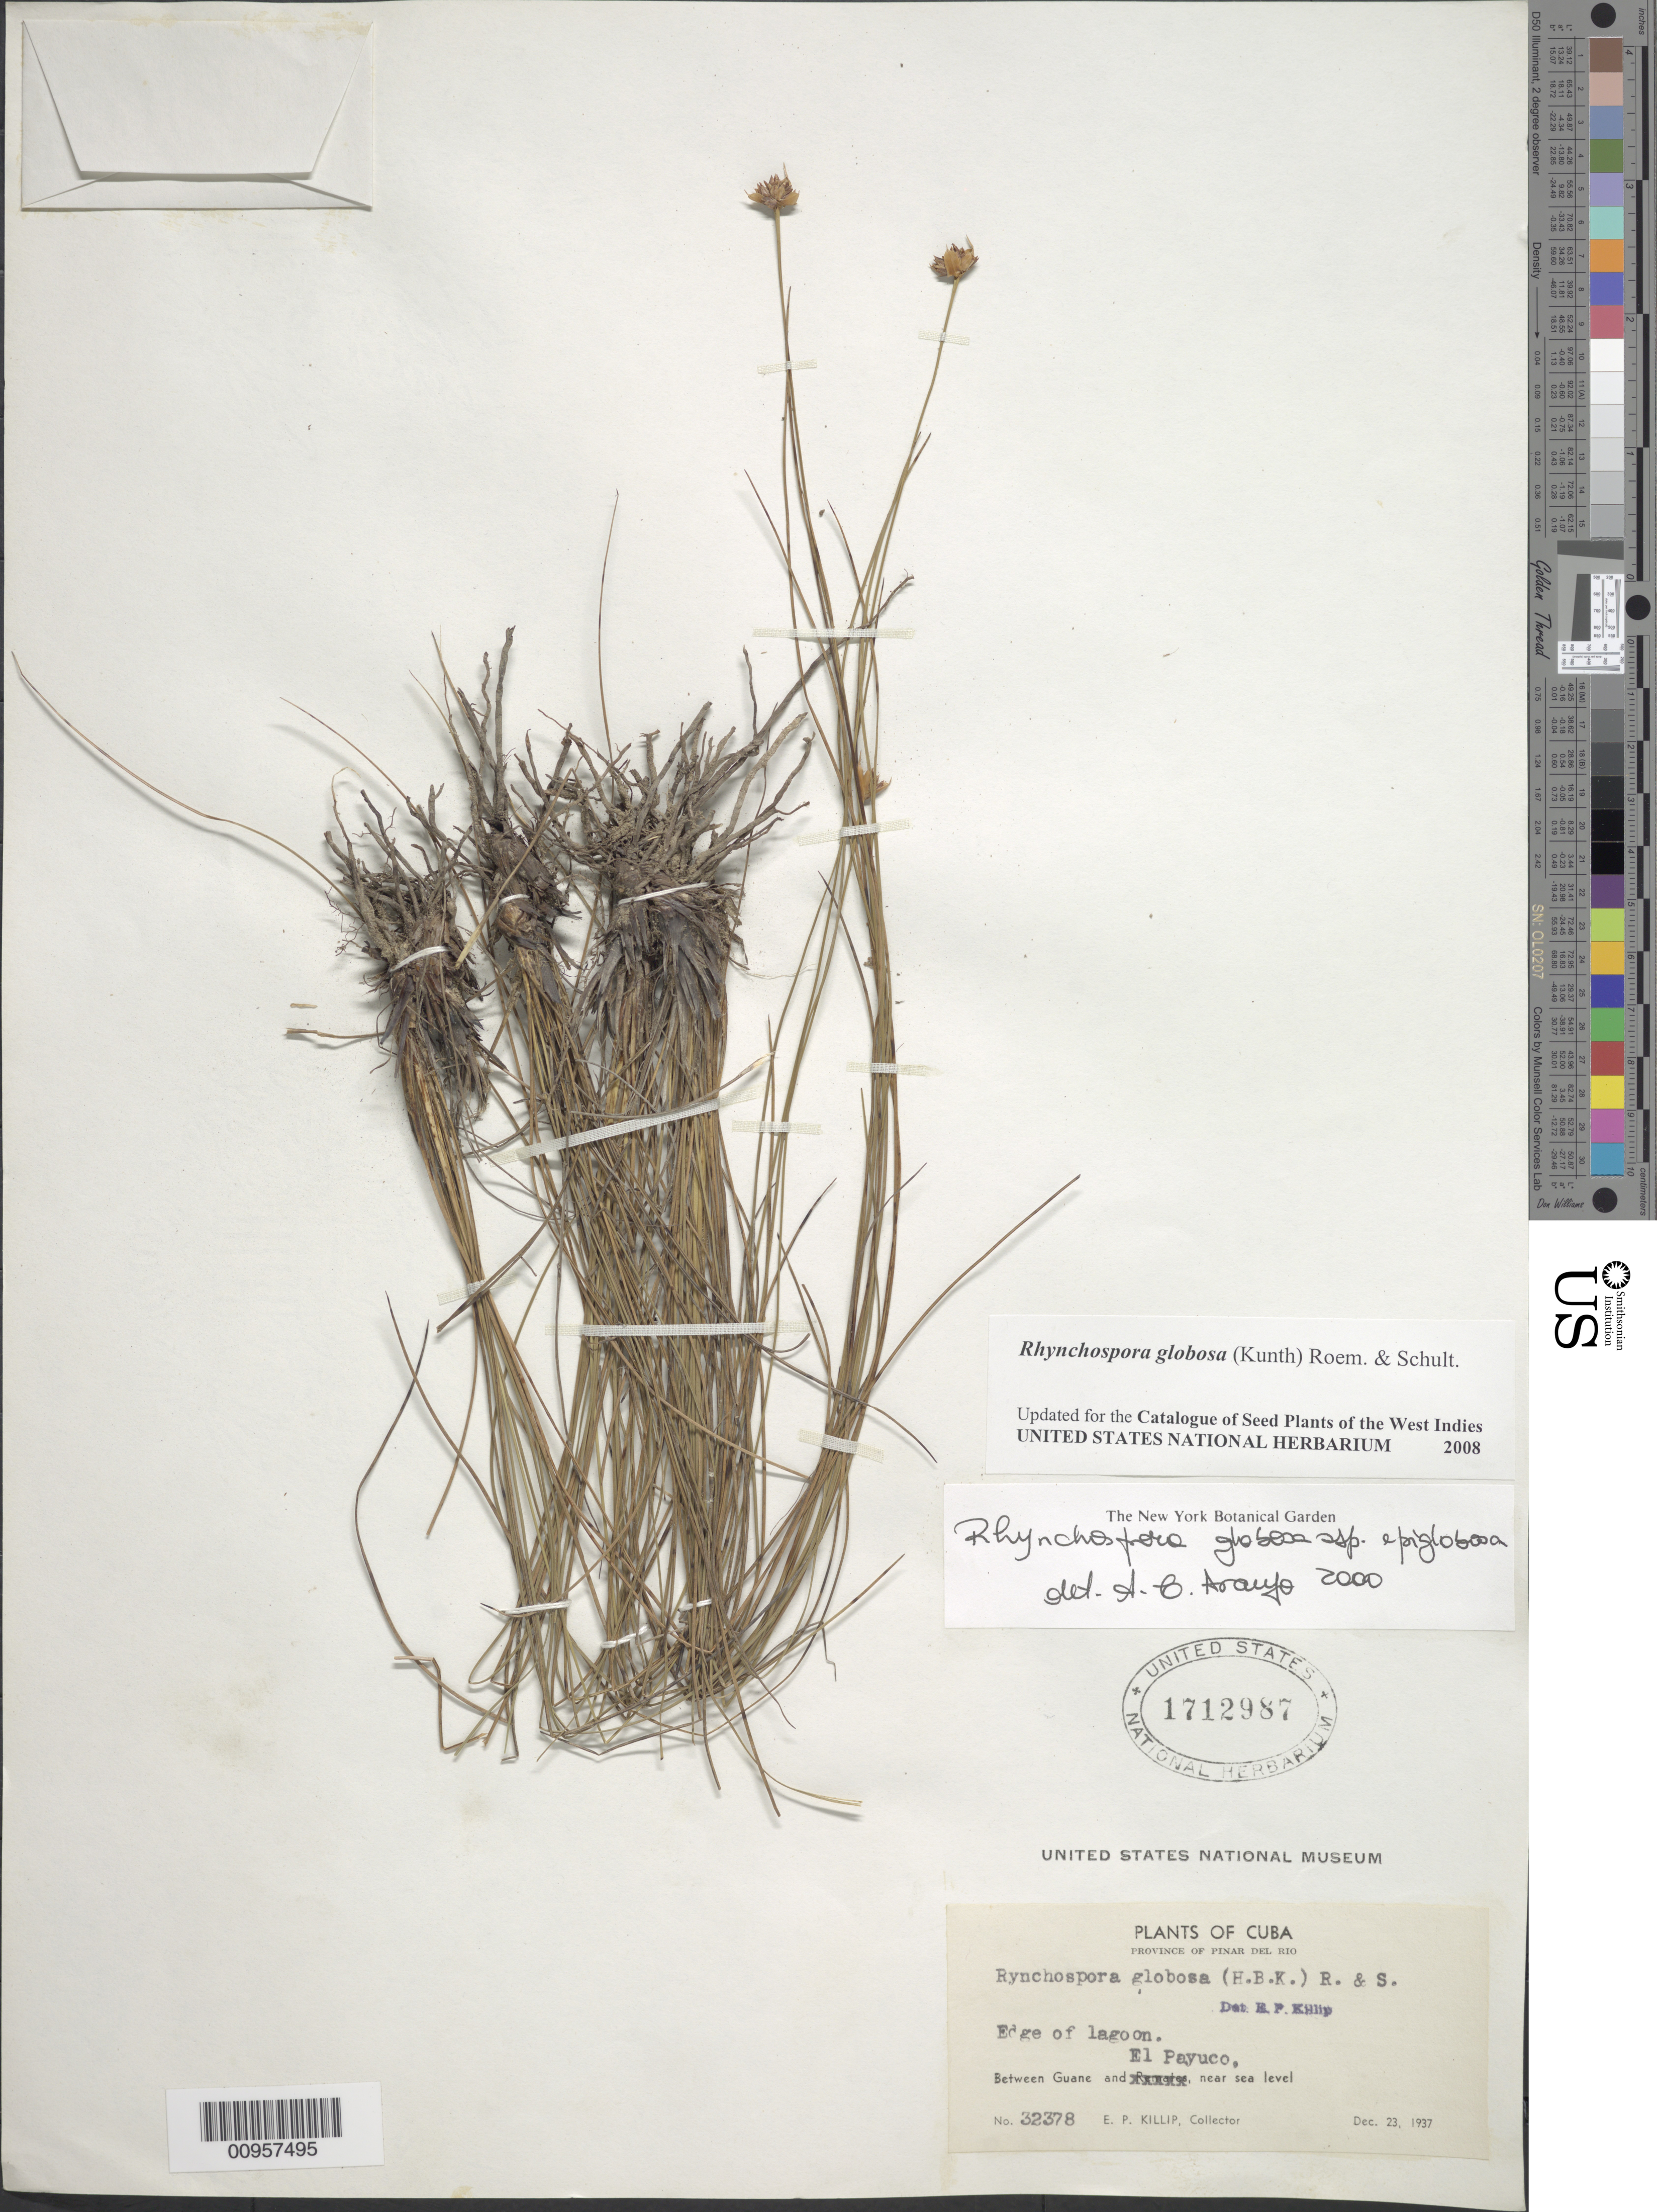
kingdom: Plantae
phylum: Tracheophyta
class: Liliopsida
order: Poales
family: Cyperaceae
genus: Rhynchospora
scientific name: Rhynchospora globosa var. globosa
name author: (Kunth) Roem. & Schult.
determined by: Strong, M. T., (US), Smithsonian Institution - National Museum of Natural History (UNITED STATES)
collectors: E. P. Killip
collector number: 32378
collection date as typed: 23 Dec 1937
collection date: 1937-12-23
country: Cuba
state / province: Pinar del Rio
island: Cuba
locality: Between Guane and El Payuco, edge of lagoon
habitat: Edge of lagoon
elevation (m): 0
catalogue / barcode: US 1712987